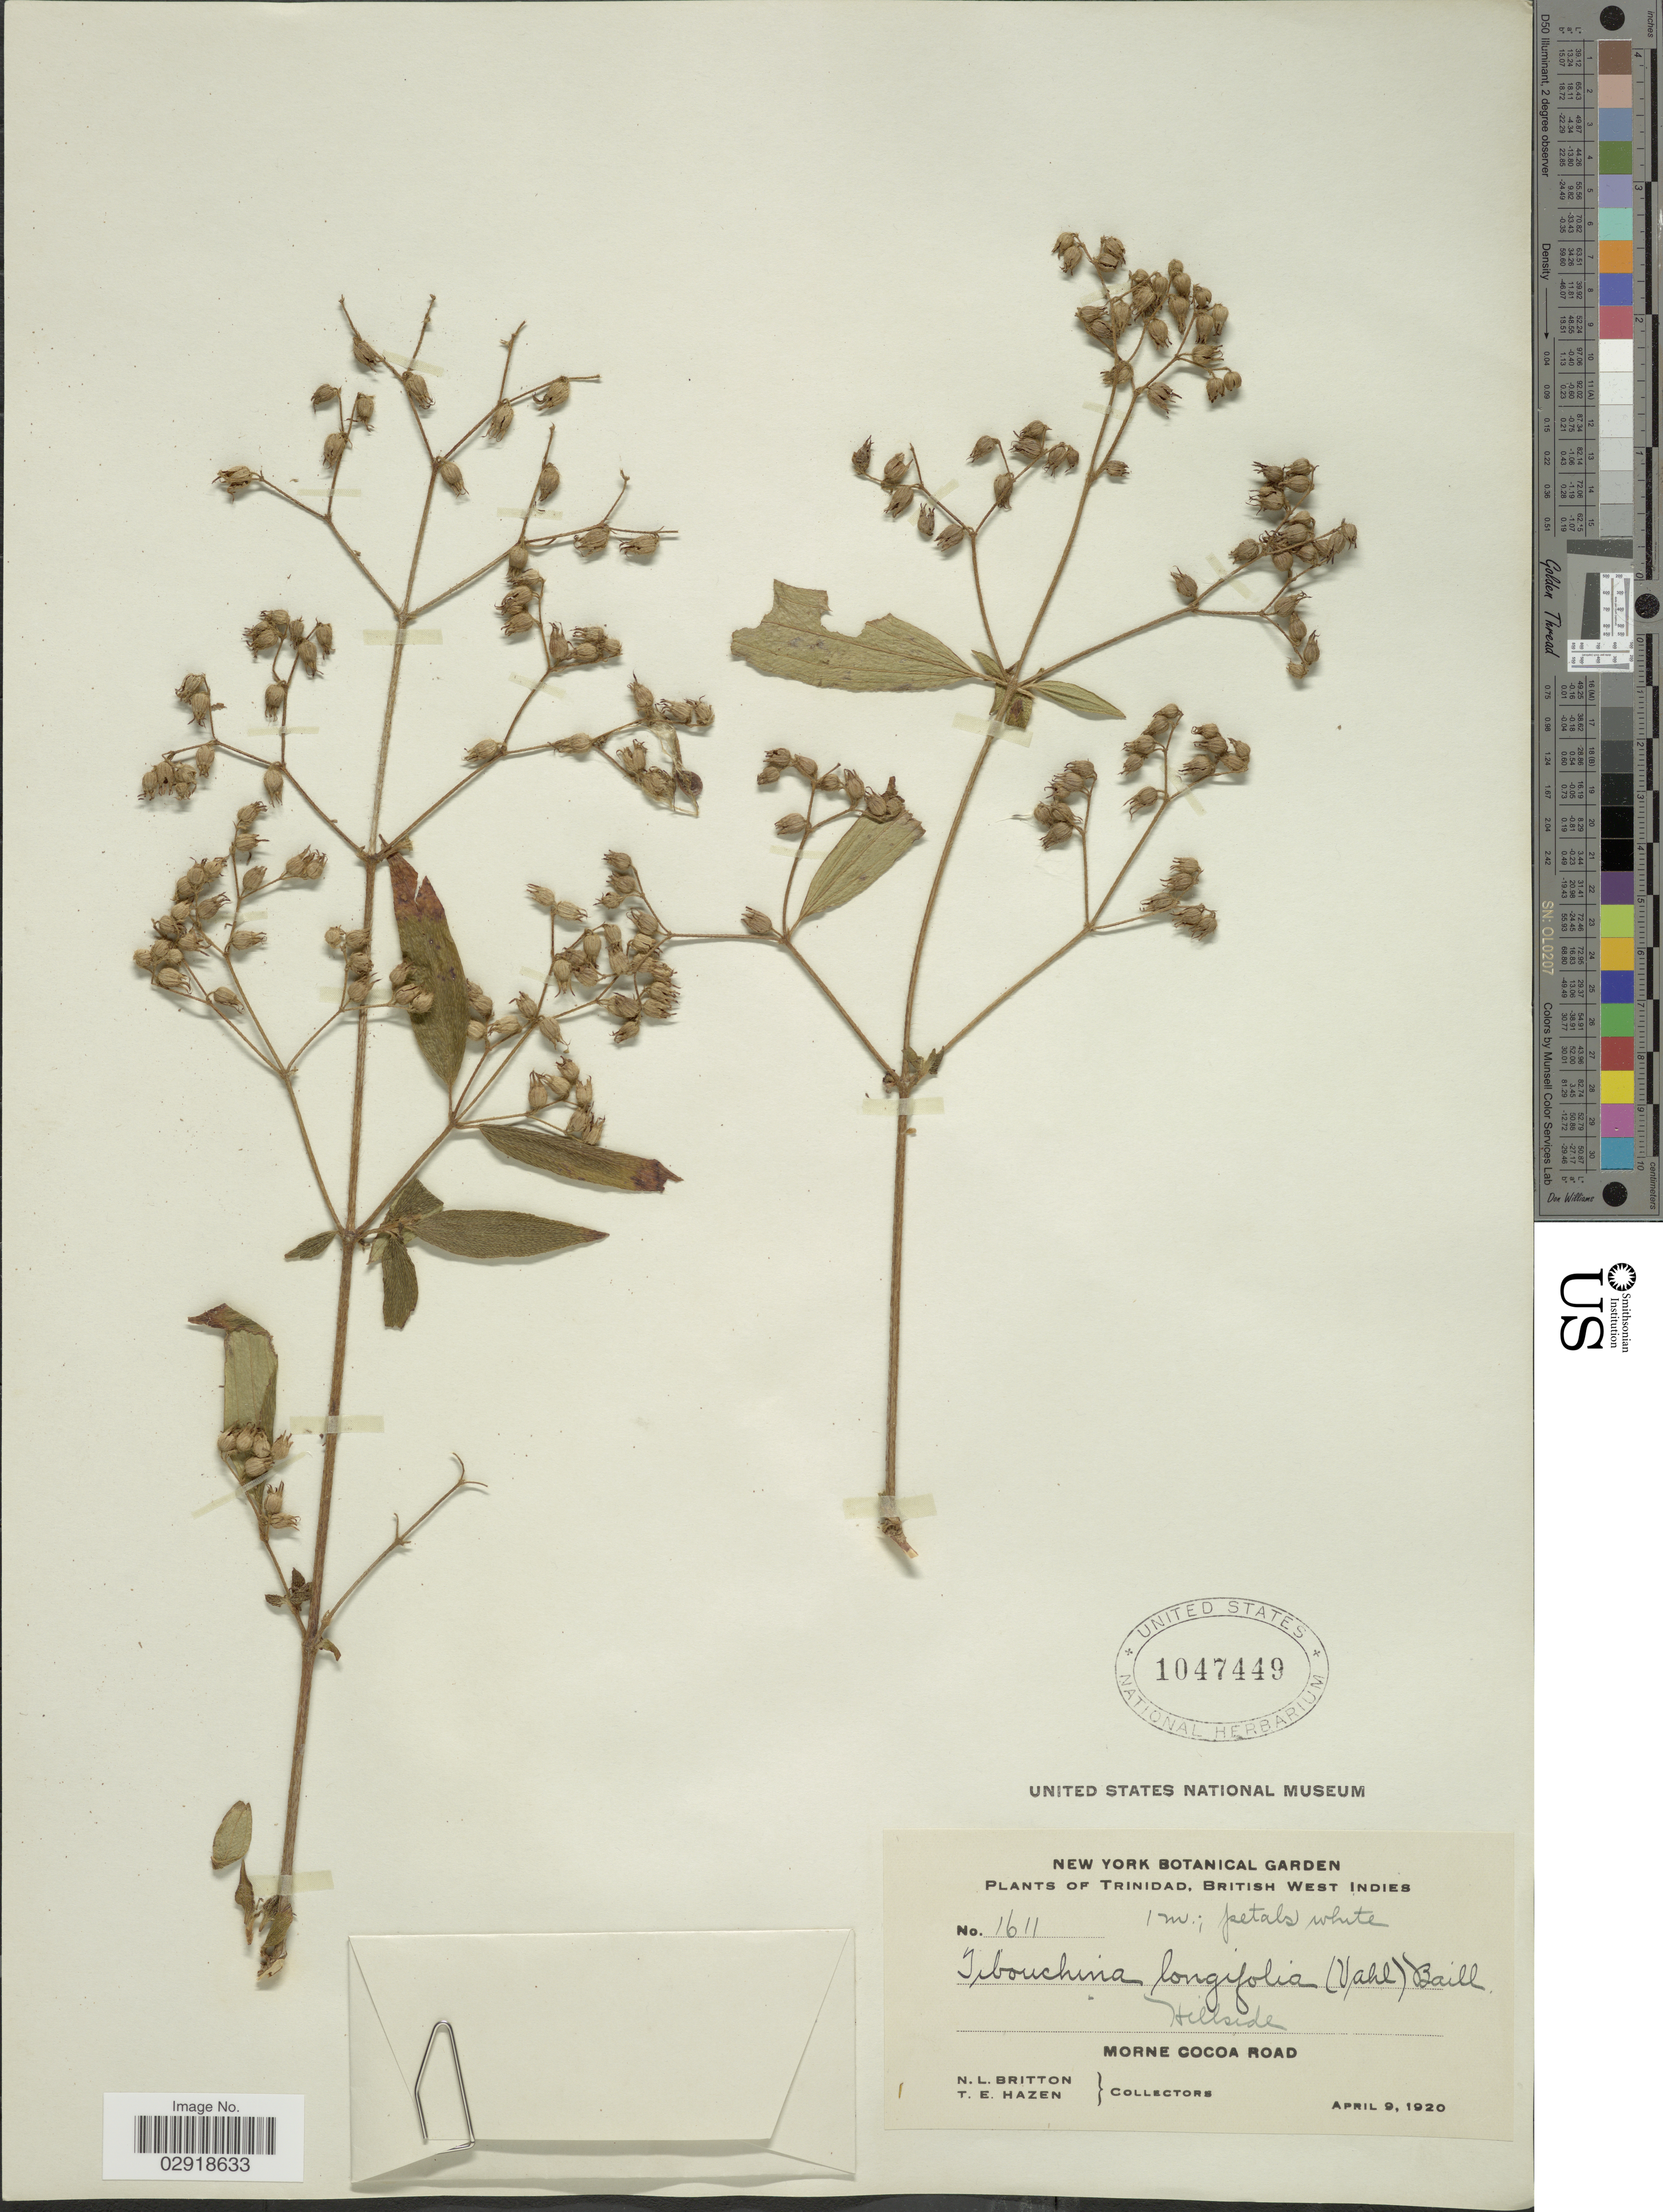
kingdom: Plantae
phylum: Tracheophyta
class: Magnoliopsida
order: Myrtales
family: Melastomataceae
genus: Chaetogastra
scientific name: Chaetogastra longifolia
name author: (Vahl) DC.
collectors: N. Britton & T. E. Hazen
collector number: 1611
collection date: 1920-04-09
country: Trinidad and Tobago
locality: Trinidad, British West Indies. Hillside. Morne Cocoa Road.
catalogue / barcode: US 1047449